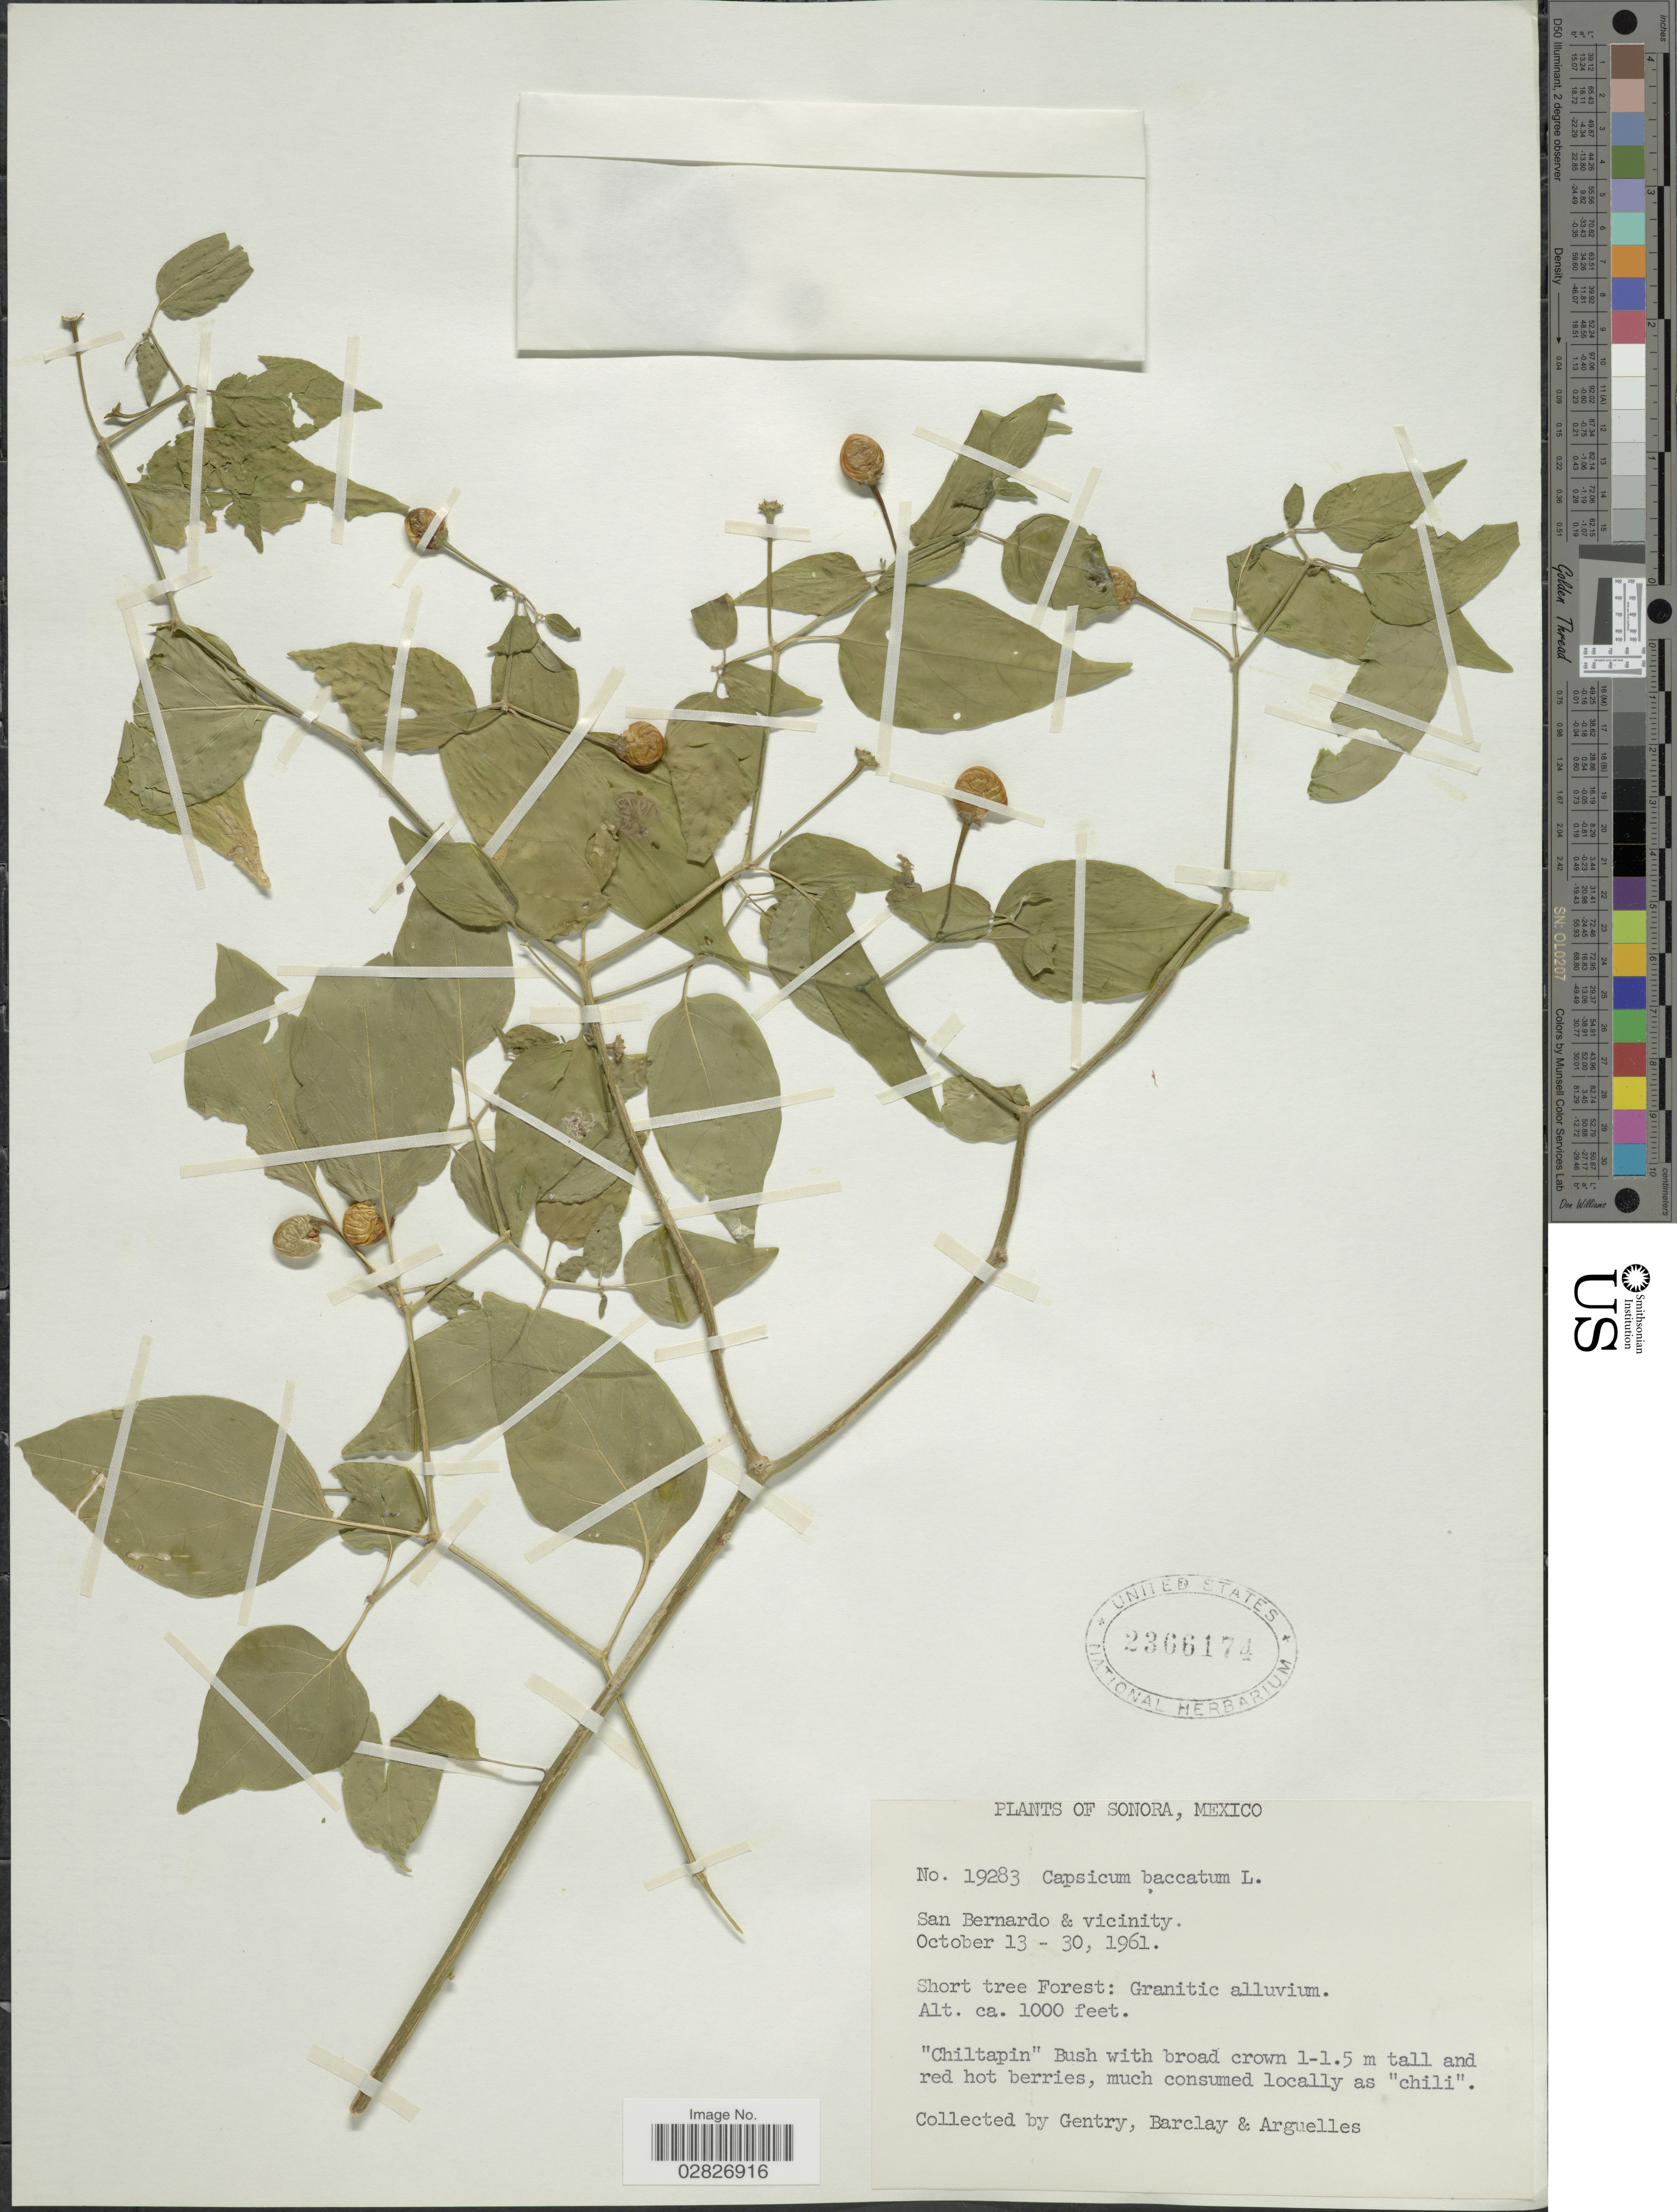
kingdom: Plantae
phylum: Tracheophyta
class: Magnoliopsida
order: Solanales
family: Solanaceae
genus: Capsicum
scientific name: Capsicum baccatum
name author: L.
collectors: Gentry, --, -- Barclay & Arguelles, --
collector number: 19283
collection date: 1961-10-13/1961-10-30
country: Mexico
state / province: Sonora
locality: San Bernardo & vicinity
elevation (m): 305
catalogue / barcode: US 2366174